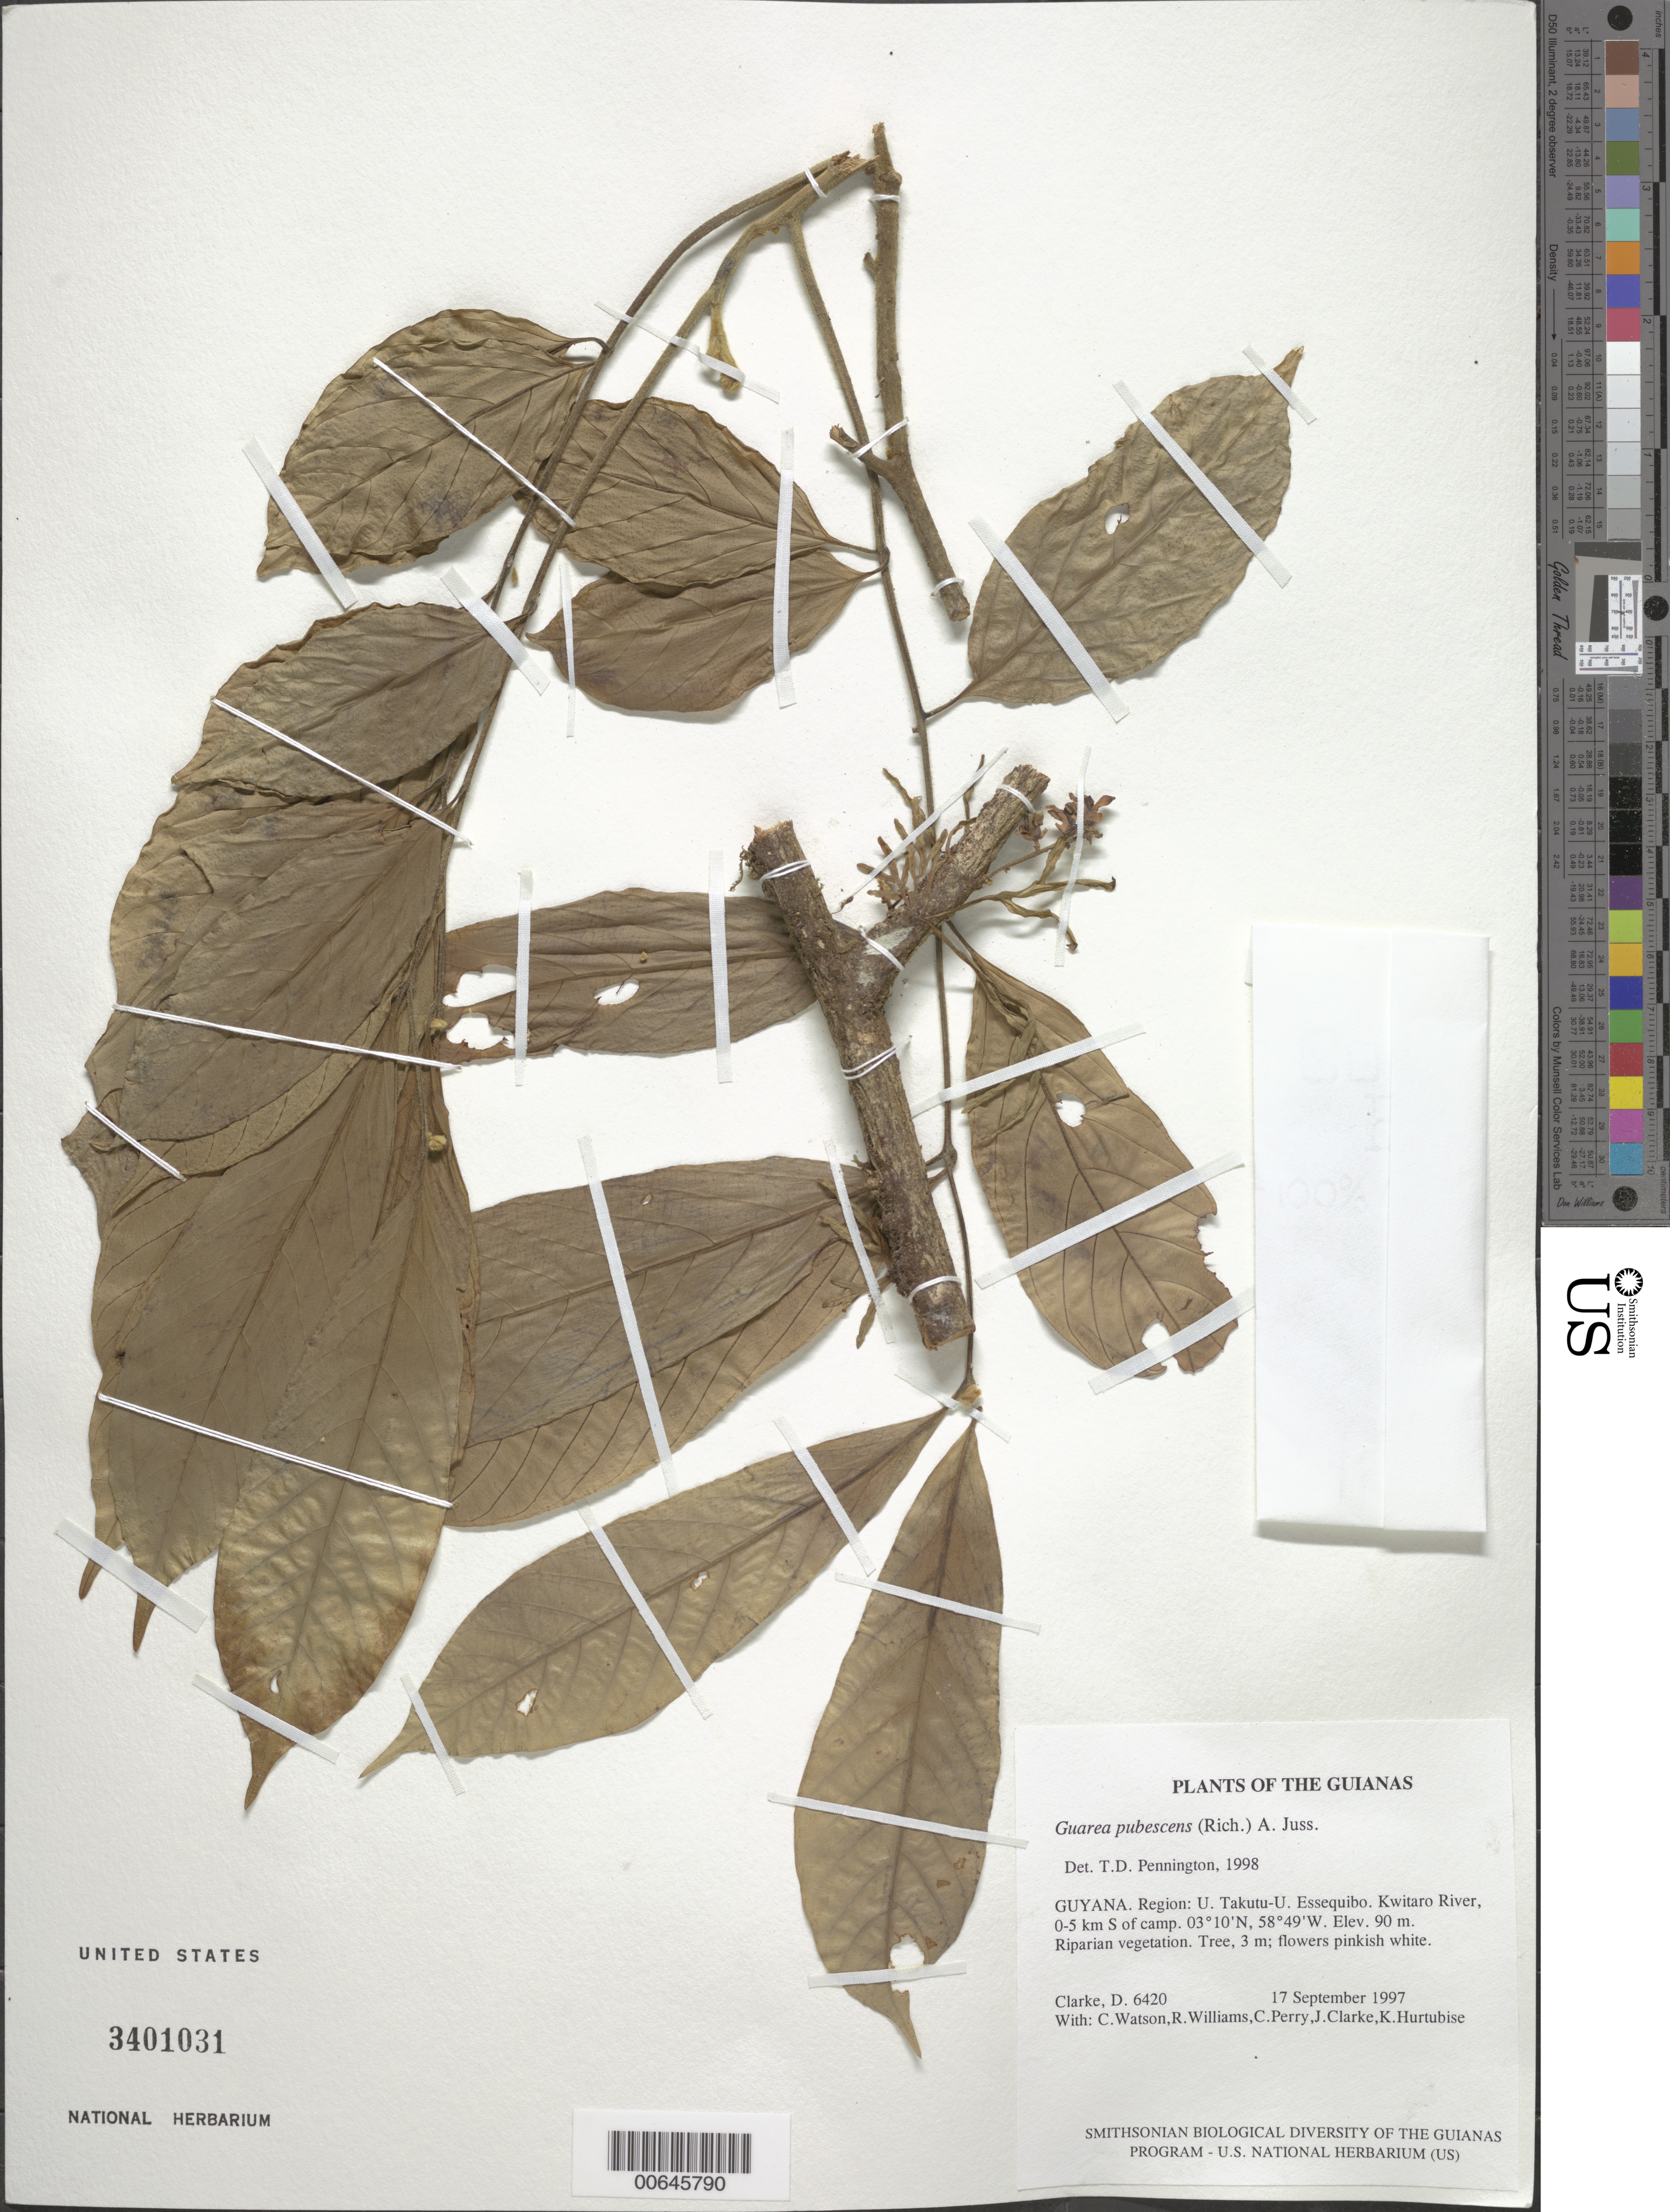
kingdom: Plantae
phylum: Tracheophyta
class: Magnoliopsida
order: Sapindales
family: Meliaceae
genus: Guarea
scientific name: Guarea pubescens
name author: (Rich.) A. Juss.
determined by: Pennington, T. D., (K)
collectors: H. D. Clarke, C. Watson, R. Williams, C. Perry, J. Clarke & K. Hurtubise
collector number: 6420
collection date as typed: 17 September 1997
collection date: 1997-09-17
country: Guyana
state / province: U. Takutu-U. Essequibo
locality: Kwitaro River, 0-5 km S of camp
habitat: Riparian vegetation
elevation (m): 90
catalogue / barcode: US 3401031